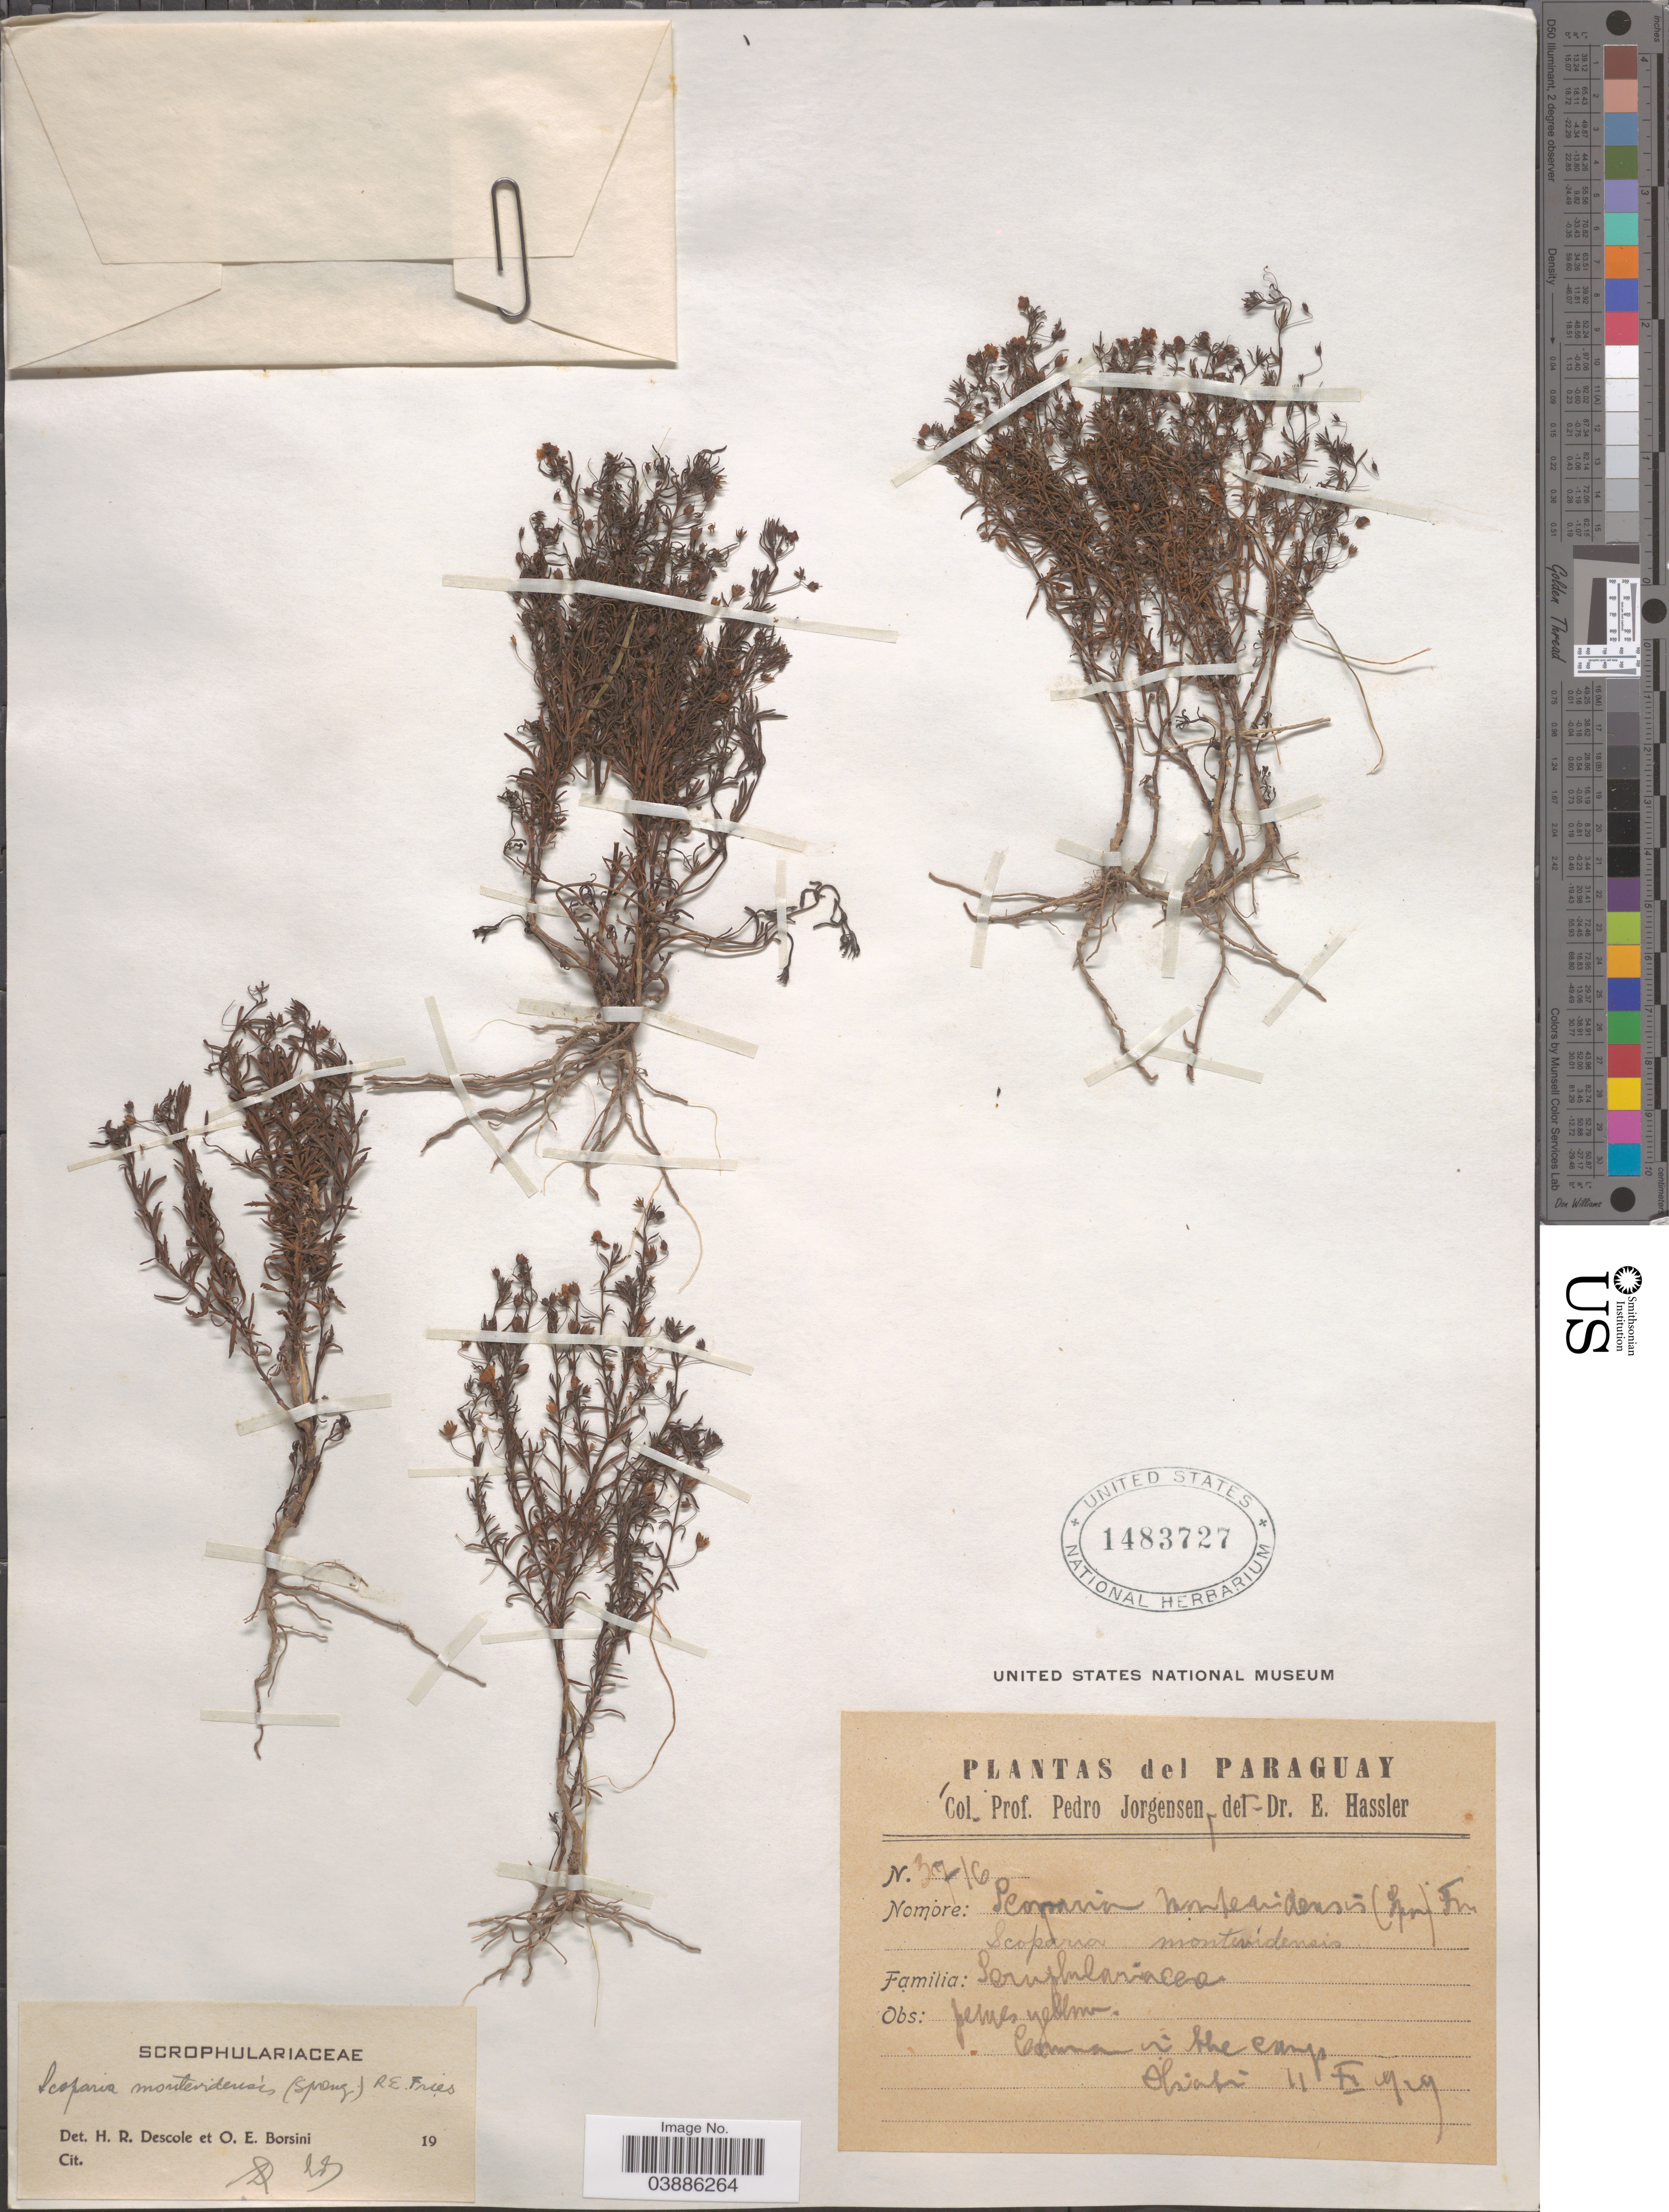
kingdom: Plantae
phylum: Tracheophyta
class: Magnoliopsida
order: Lamiales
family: Plantaginaceae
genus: Scoparia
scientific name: Scoparia montevidensis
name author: (Spreng.) R.E. Fr.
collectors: P. Jörgensen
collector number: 3716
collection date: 1929-11-11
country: Paraguay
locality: Hiati.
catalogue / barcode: US 1483727